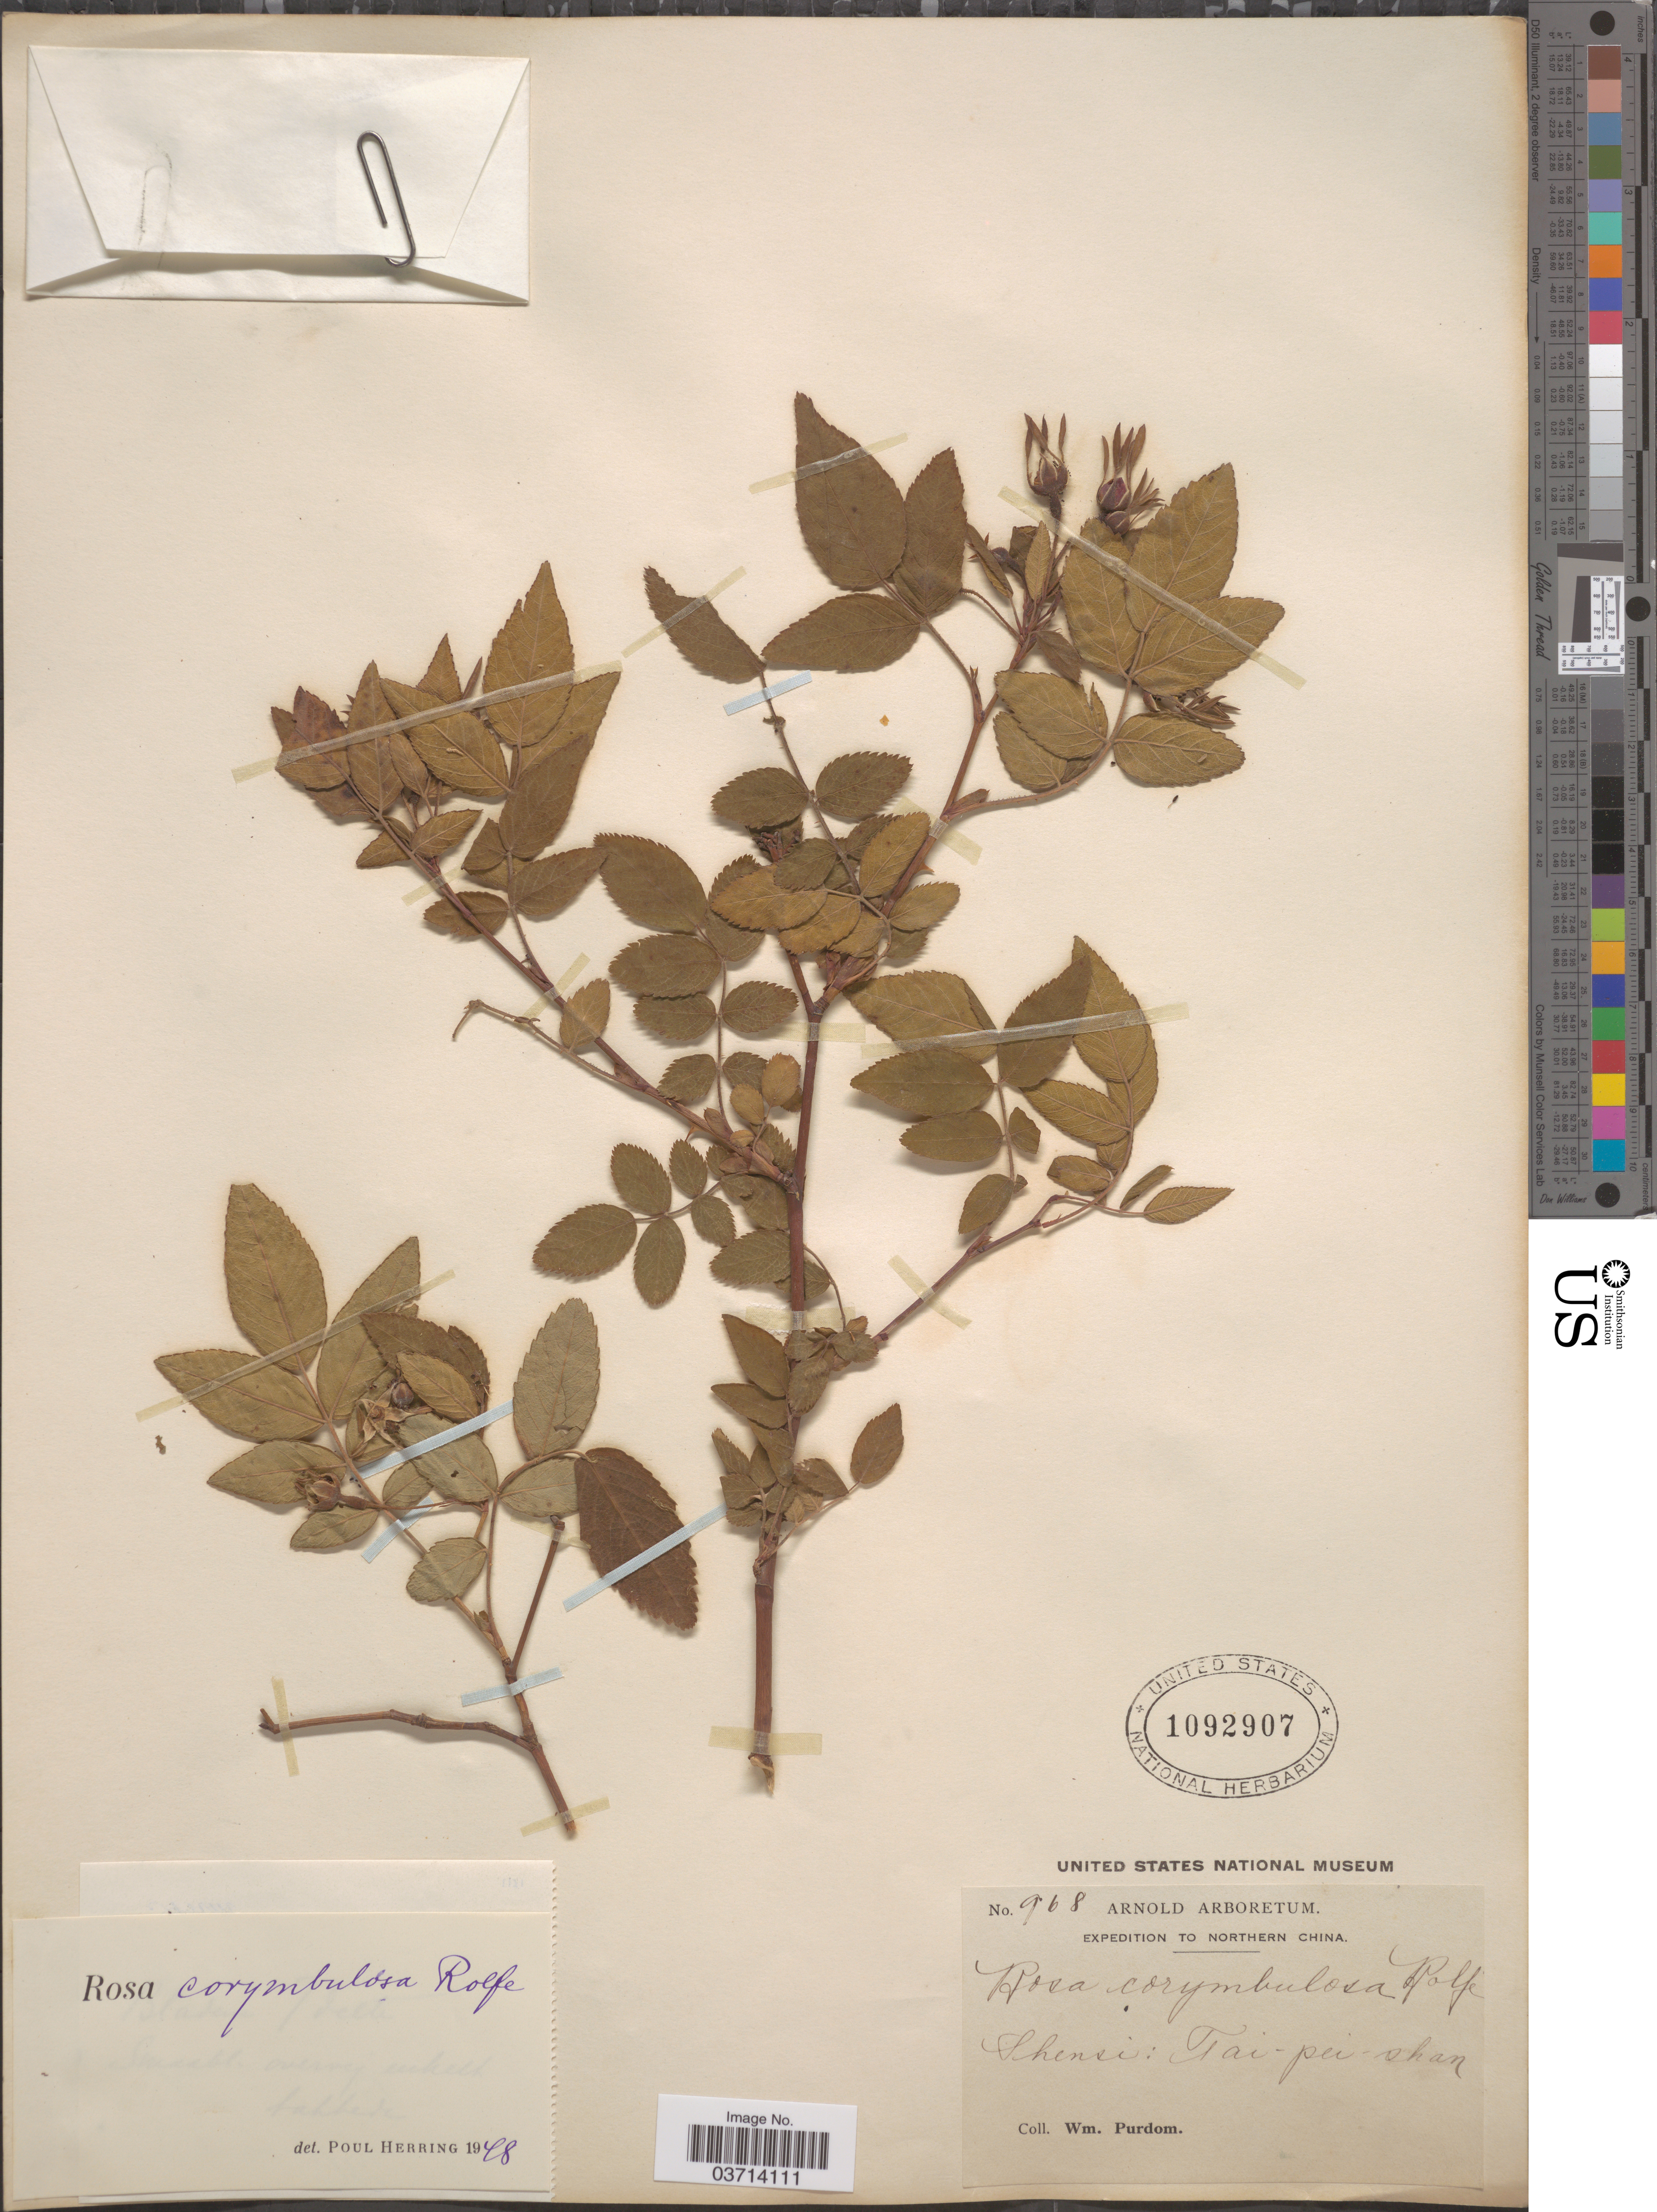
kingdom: Plantae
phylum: Tracheophyta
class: Magnoliopsida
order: Rosales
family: Rosaceae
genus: Rosa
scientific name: Rosa corymbulosa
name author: Rolfe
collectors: W. Purdom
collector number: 968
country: China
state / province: Shaanxi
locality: Northern China. Shensi: Tai-pei-shan.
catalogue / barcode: US 1092907